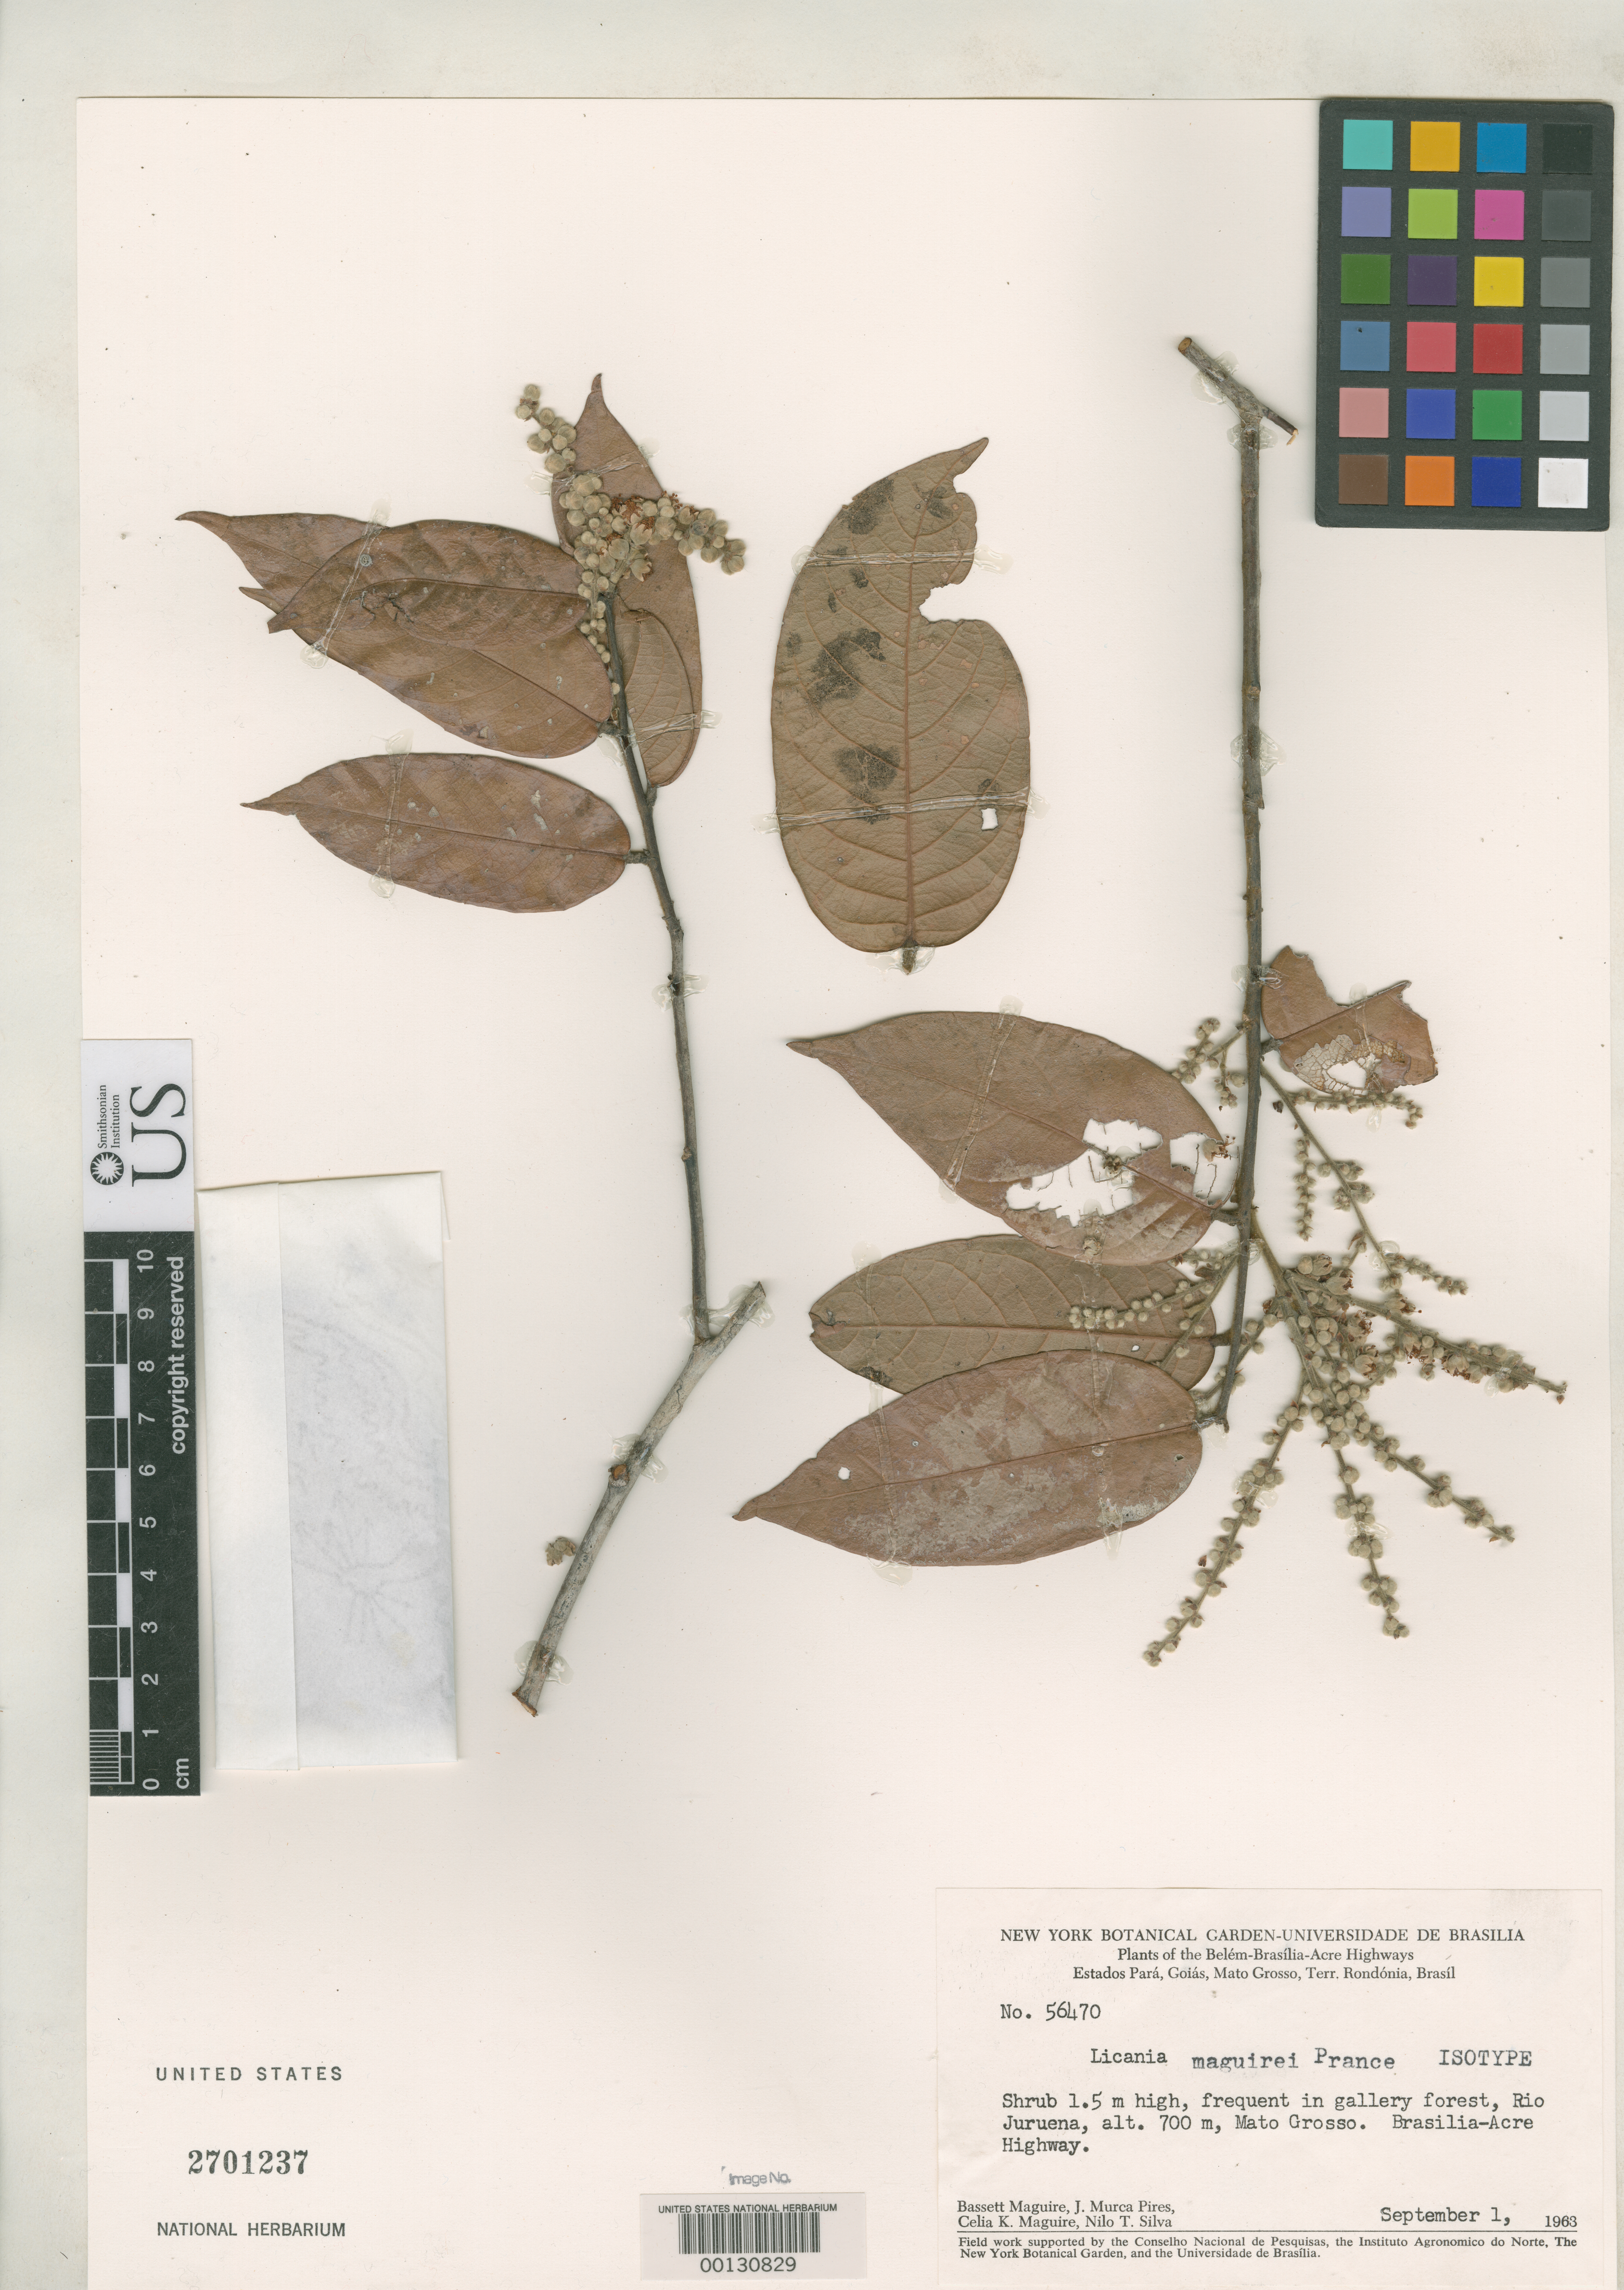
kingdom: Plantae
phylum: Tracheophyta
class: Magnoliopsida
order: Malpighiales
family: Chrysobalanaceae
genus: Licania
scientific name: Licania maguirei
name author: Prance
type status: Isotype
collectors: B. Maguire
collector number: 56470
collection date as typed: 01 Sep 1963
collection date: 1963-09-01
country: Brazil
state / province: Mato Grosso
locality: Rio Juruena, Brasilia-Acre Highway.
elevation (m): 700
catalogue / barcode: US 2701237